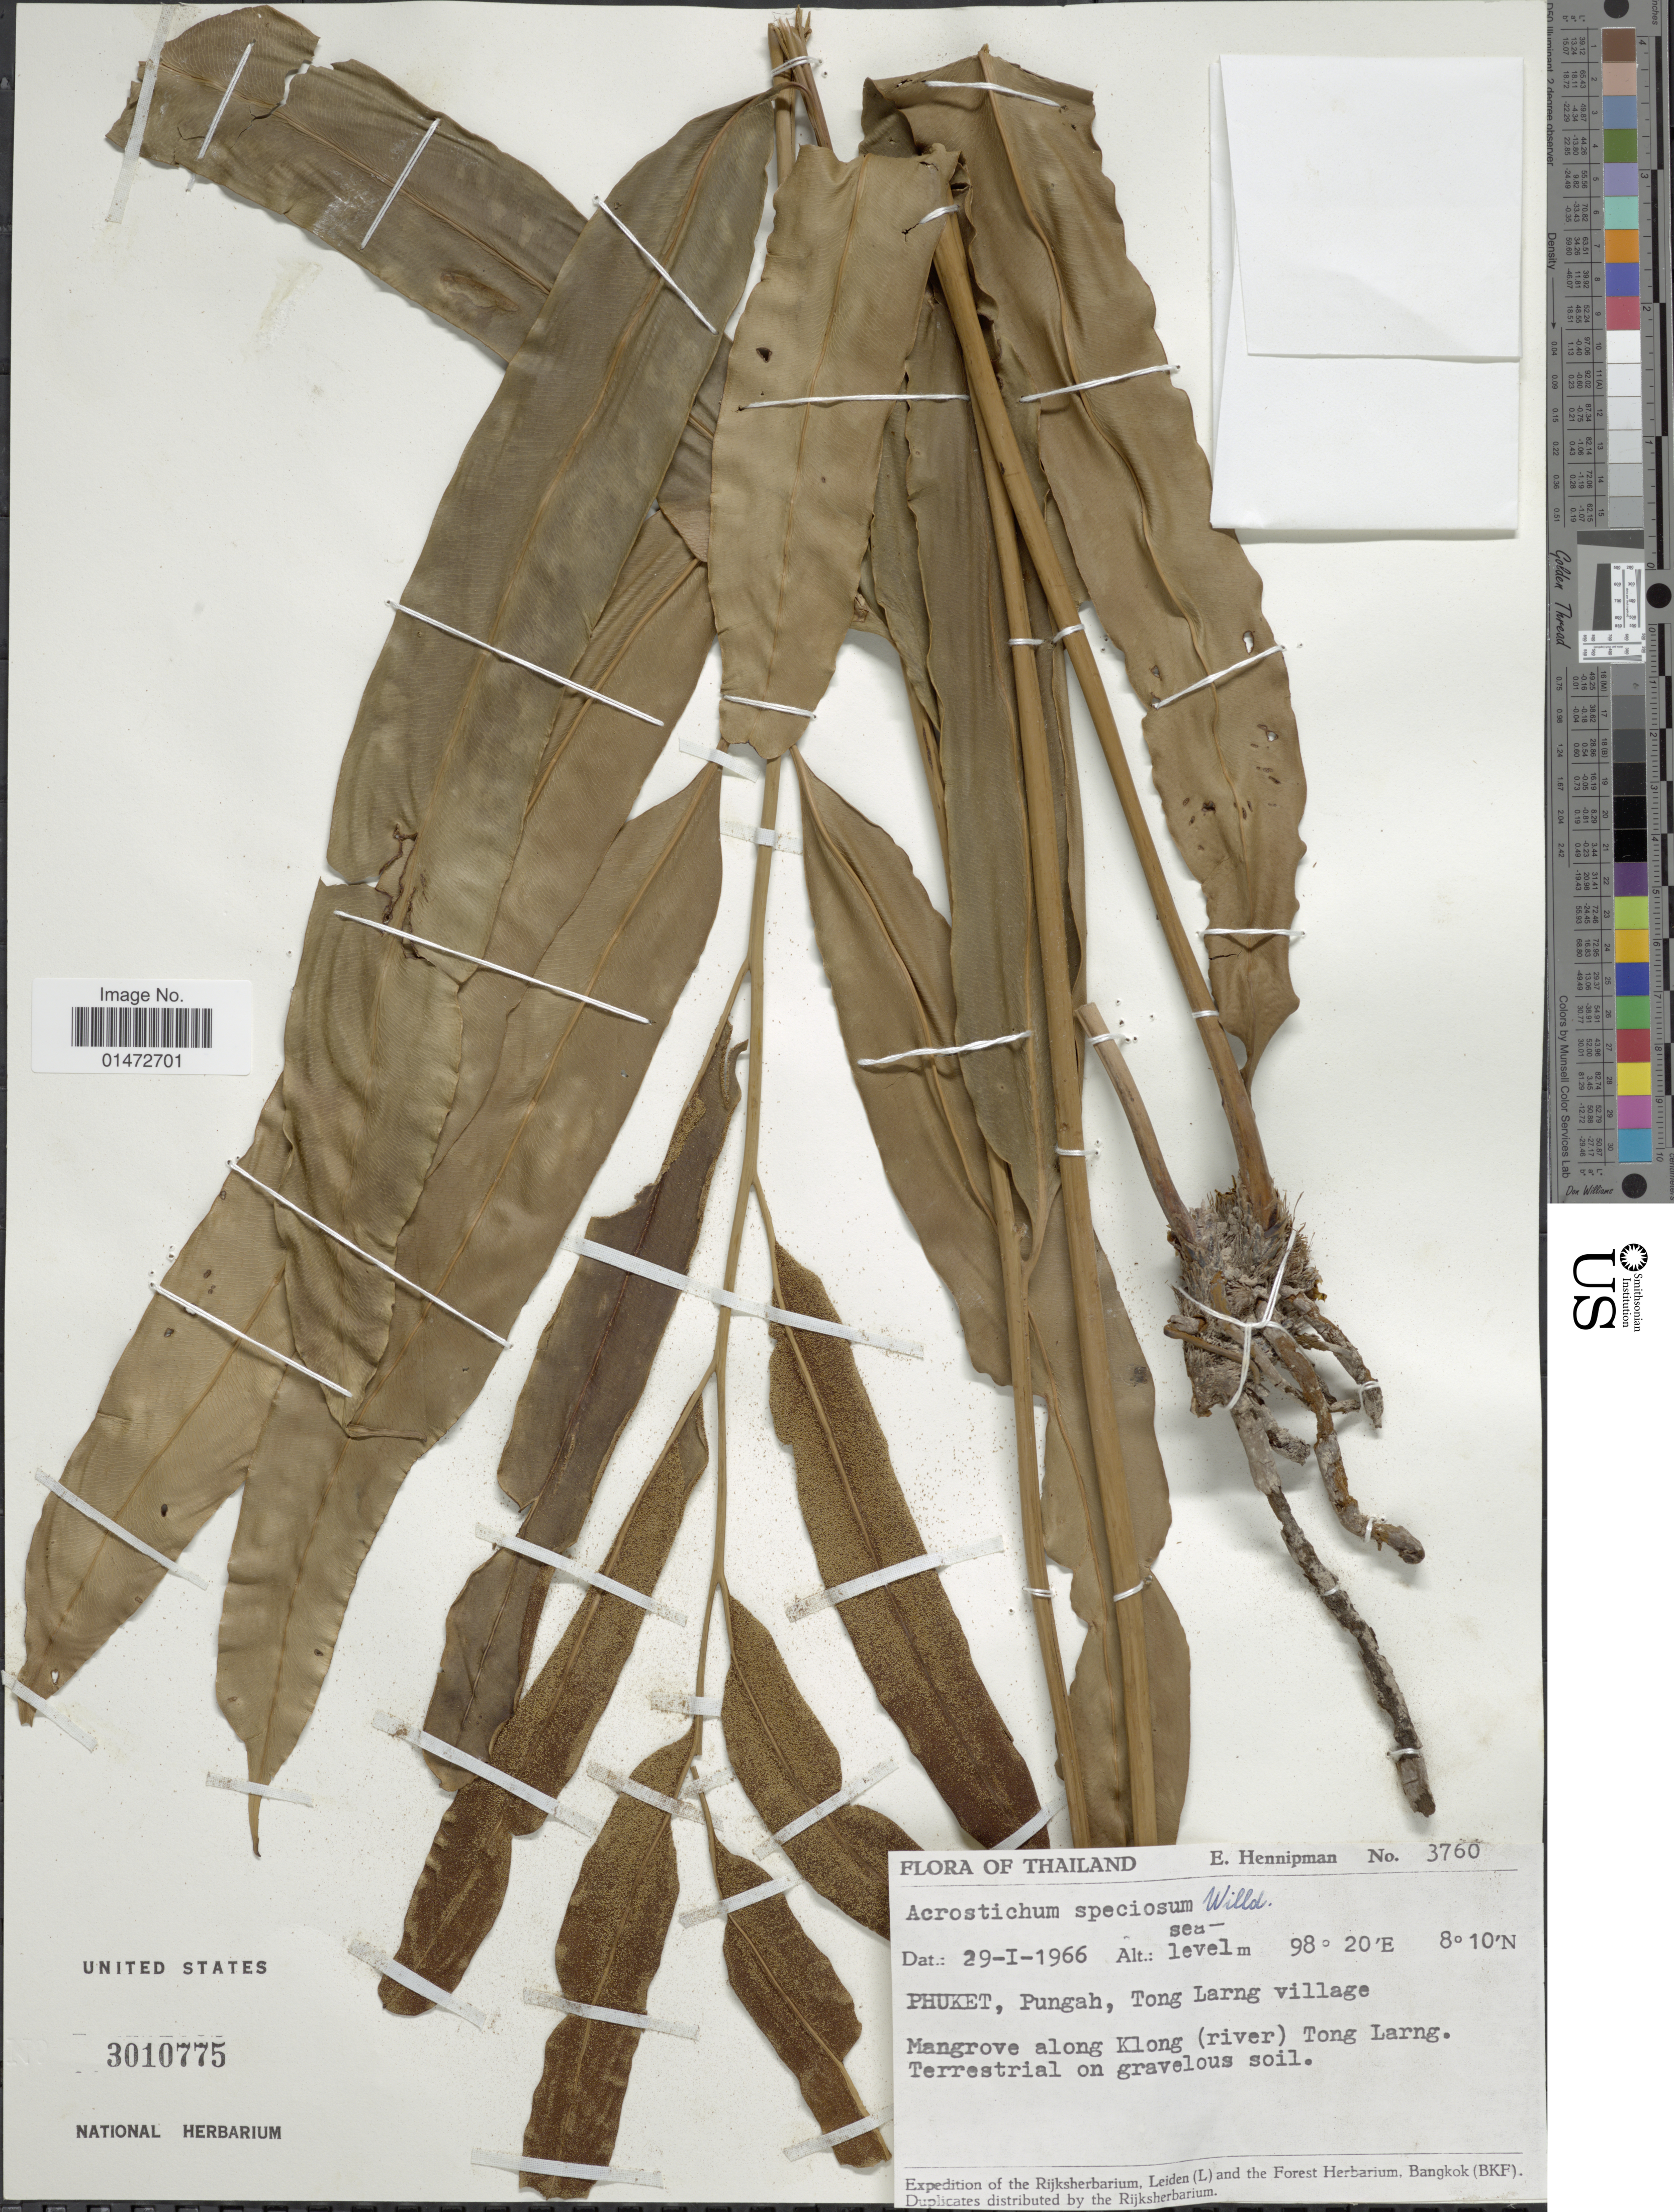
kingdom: Plantae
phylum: Tracheophyta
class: Polypodiopsida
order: Polypodiales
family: Pteridaceae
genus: Acrostichum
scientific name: Acrostichum speciosum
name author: Willd.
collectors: E. Hennipman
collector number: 3760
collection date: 1966-01-29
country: Thailand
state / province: Phuket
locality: Pungah, Tong Larng village. Mangrove along Klong (river) Tong Larng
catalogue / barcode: US 3010775